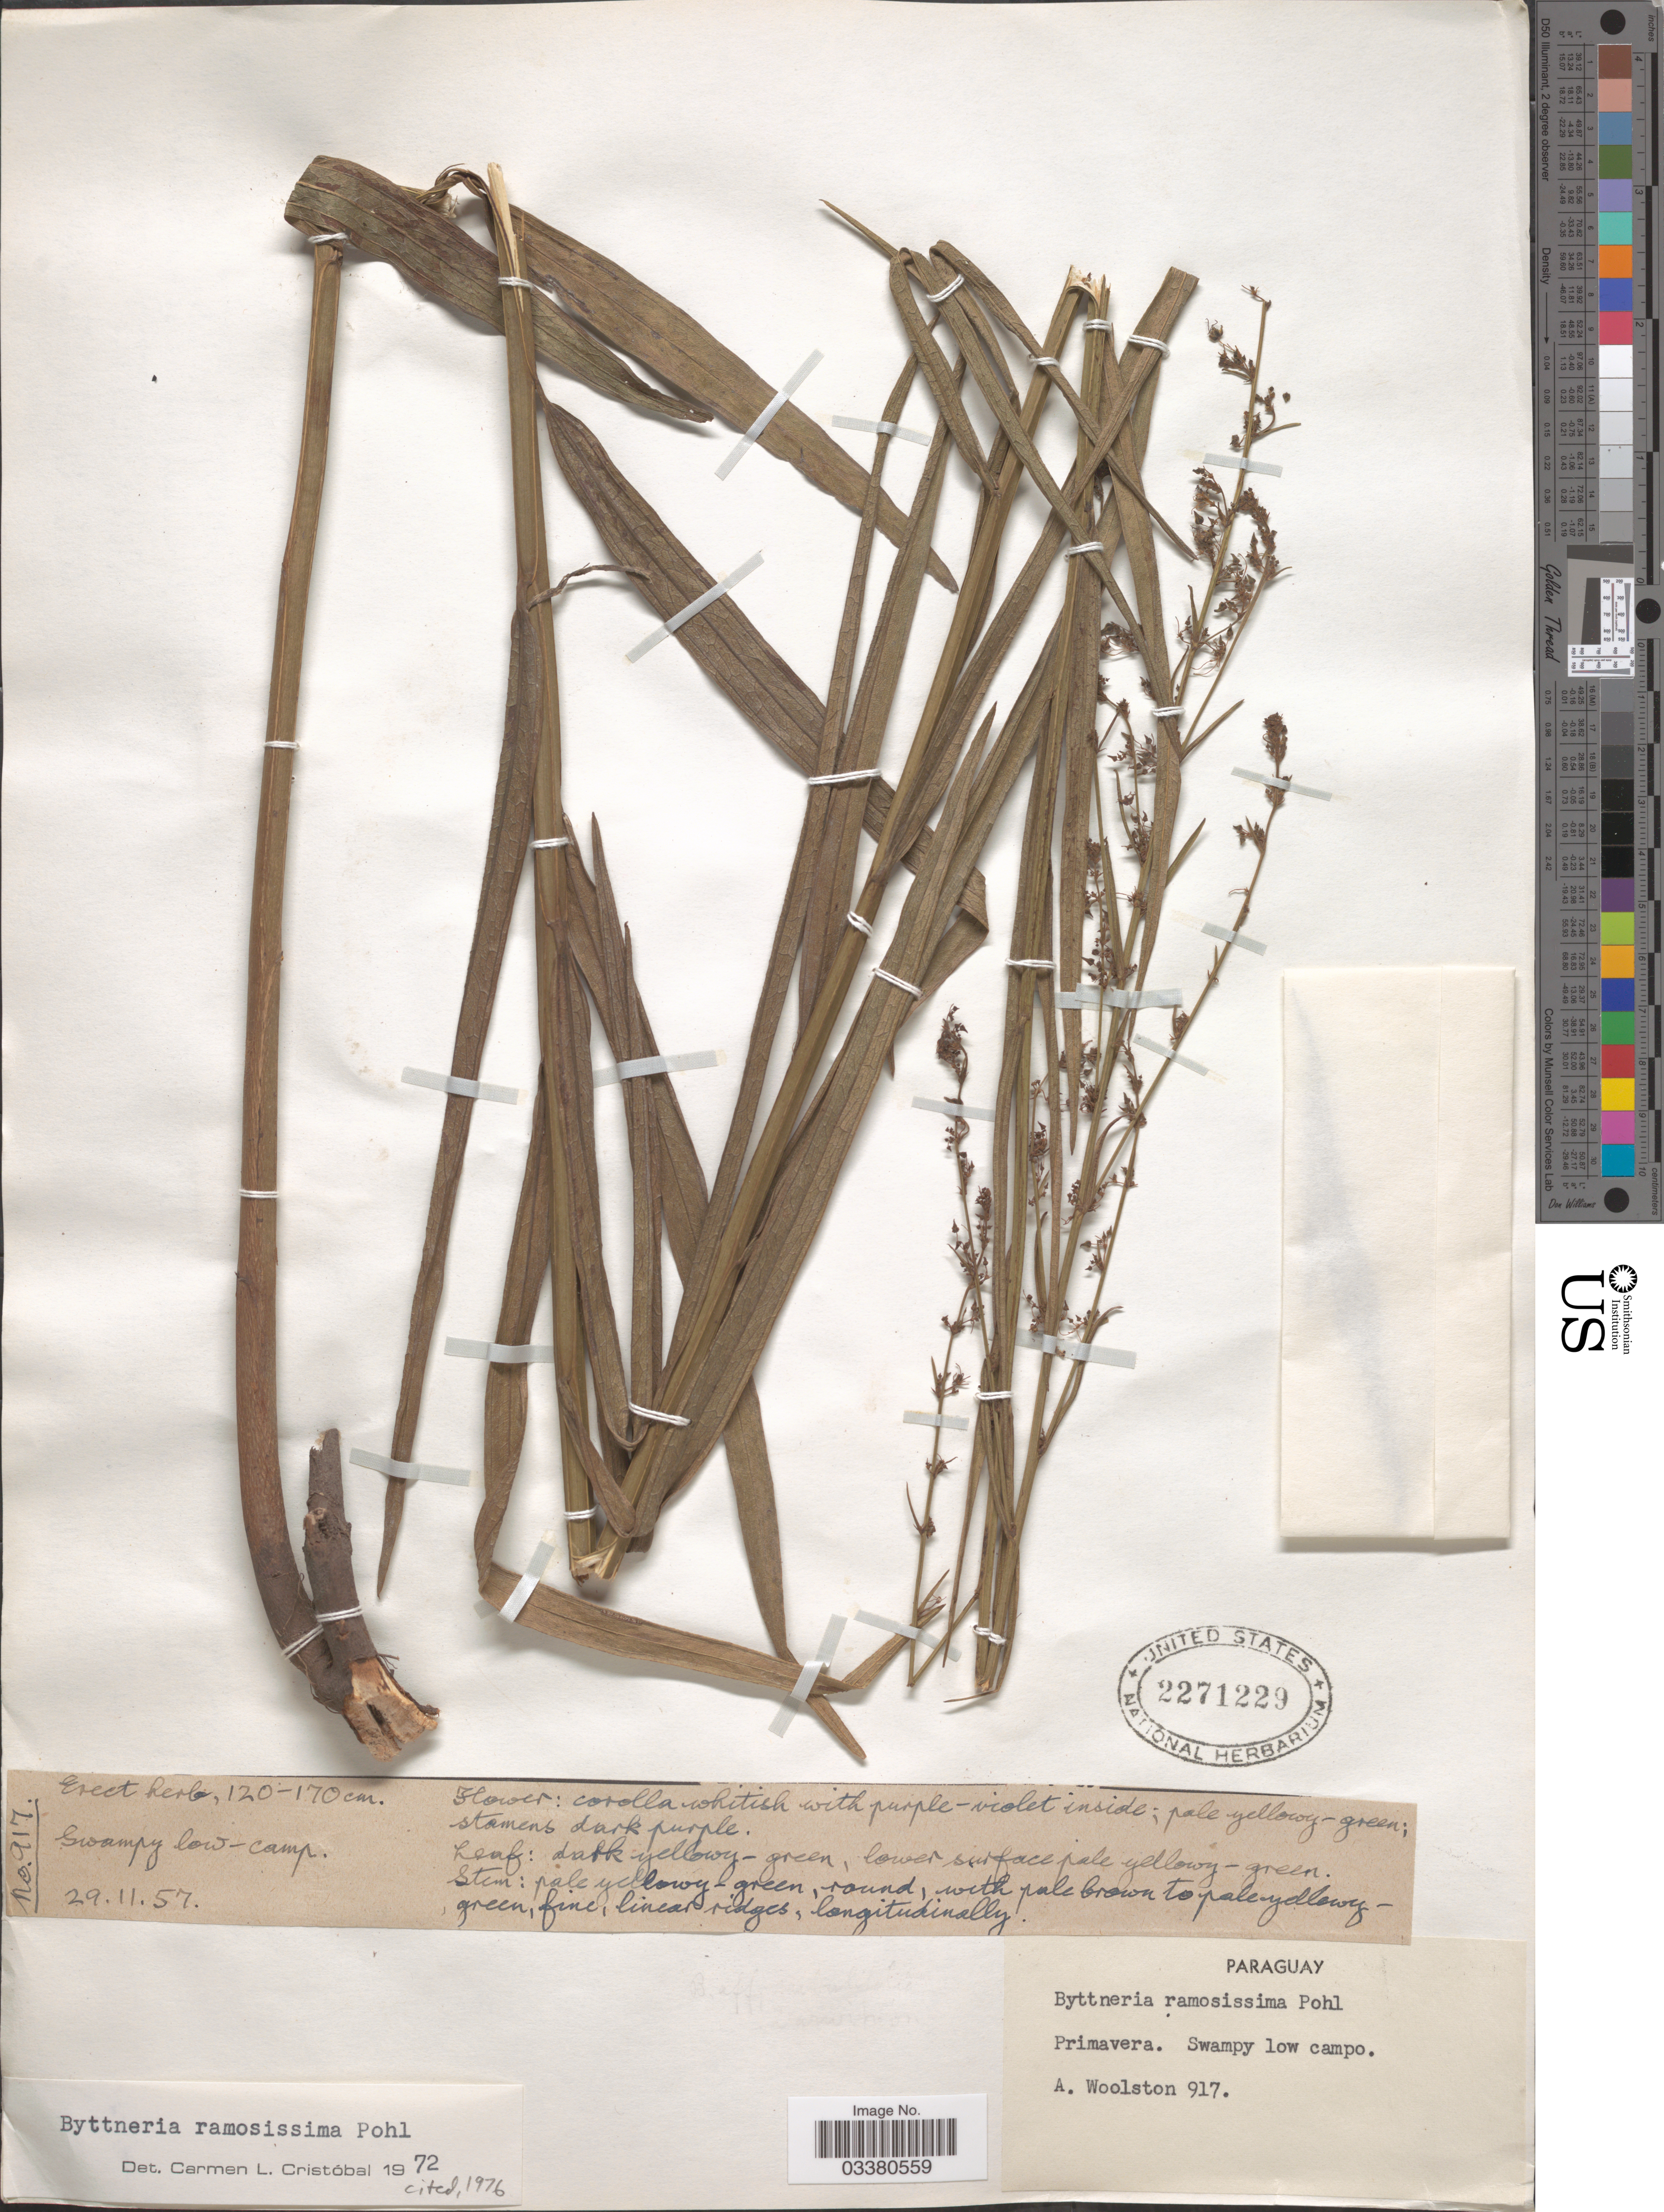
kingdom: Plantae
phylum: Tracheophyta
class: Magnoliopsida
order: Malvales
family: Malvaceae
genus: Byttneria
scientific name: Byttneria ramosissima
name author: Pohl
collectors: A. Woolston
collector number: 917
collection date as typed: Transcribed d/m/y: 29/11/57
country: Paraguay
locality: Primavera.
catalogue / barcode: US 2271229